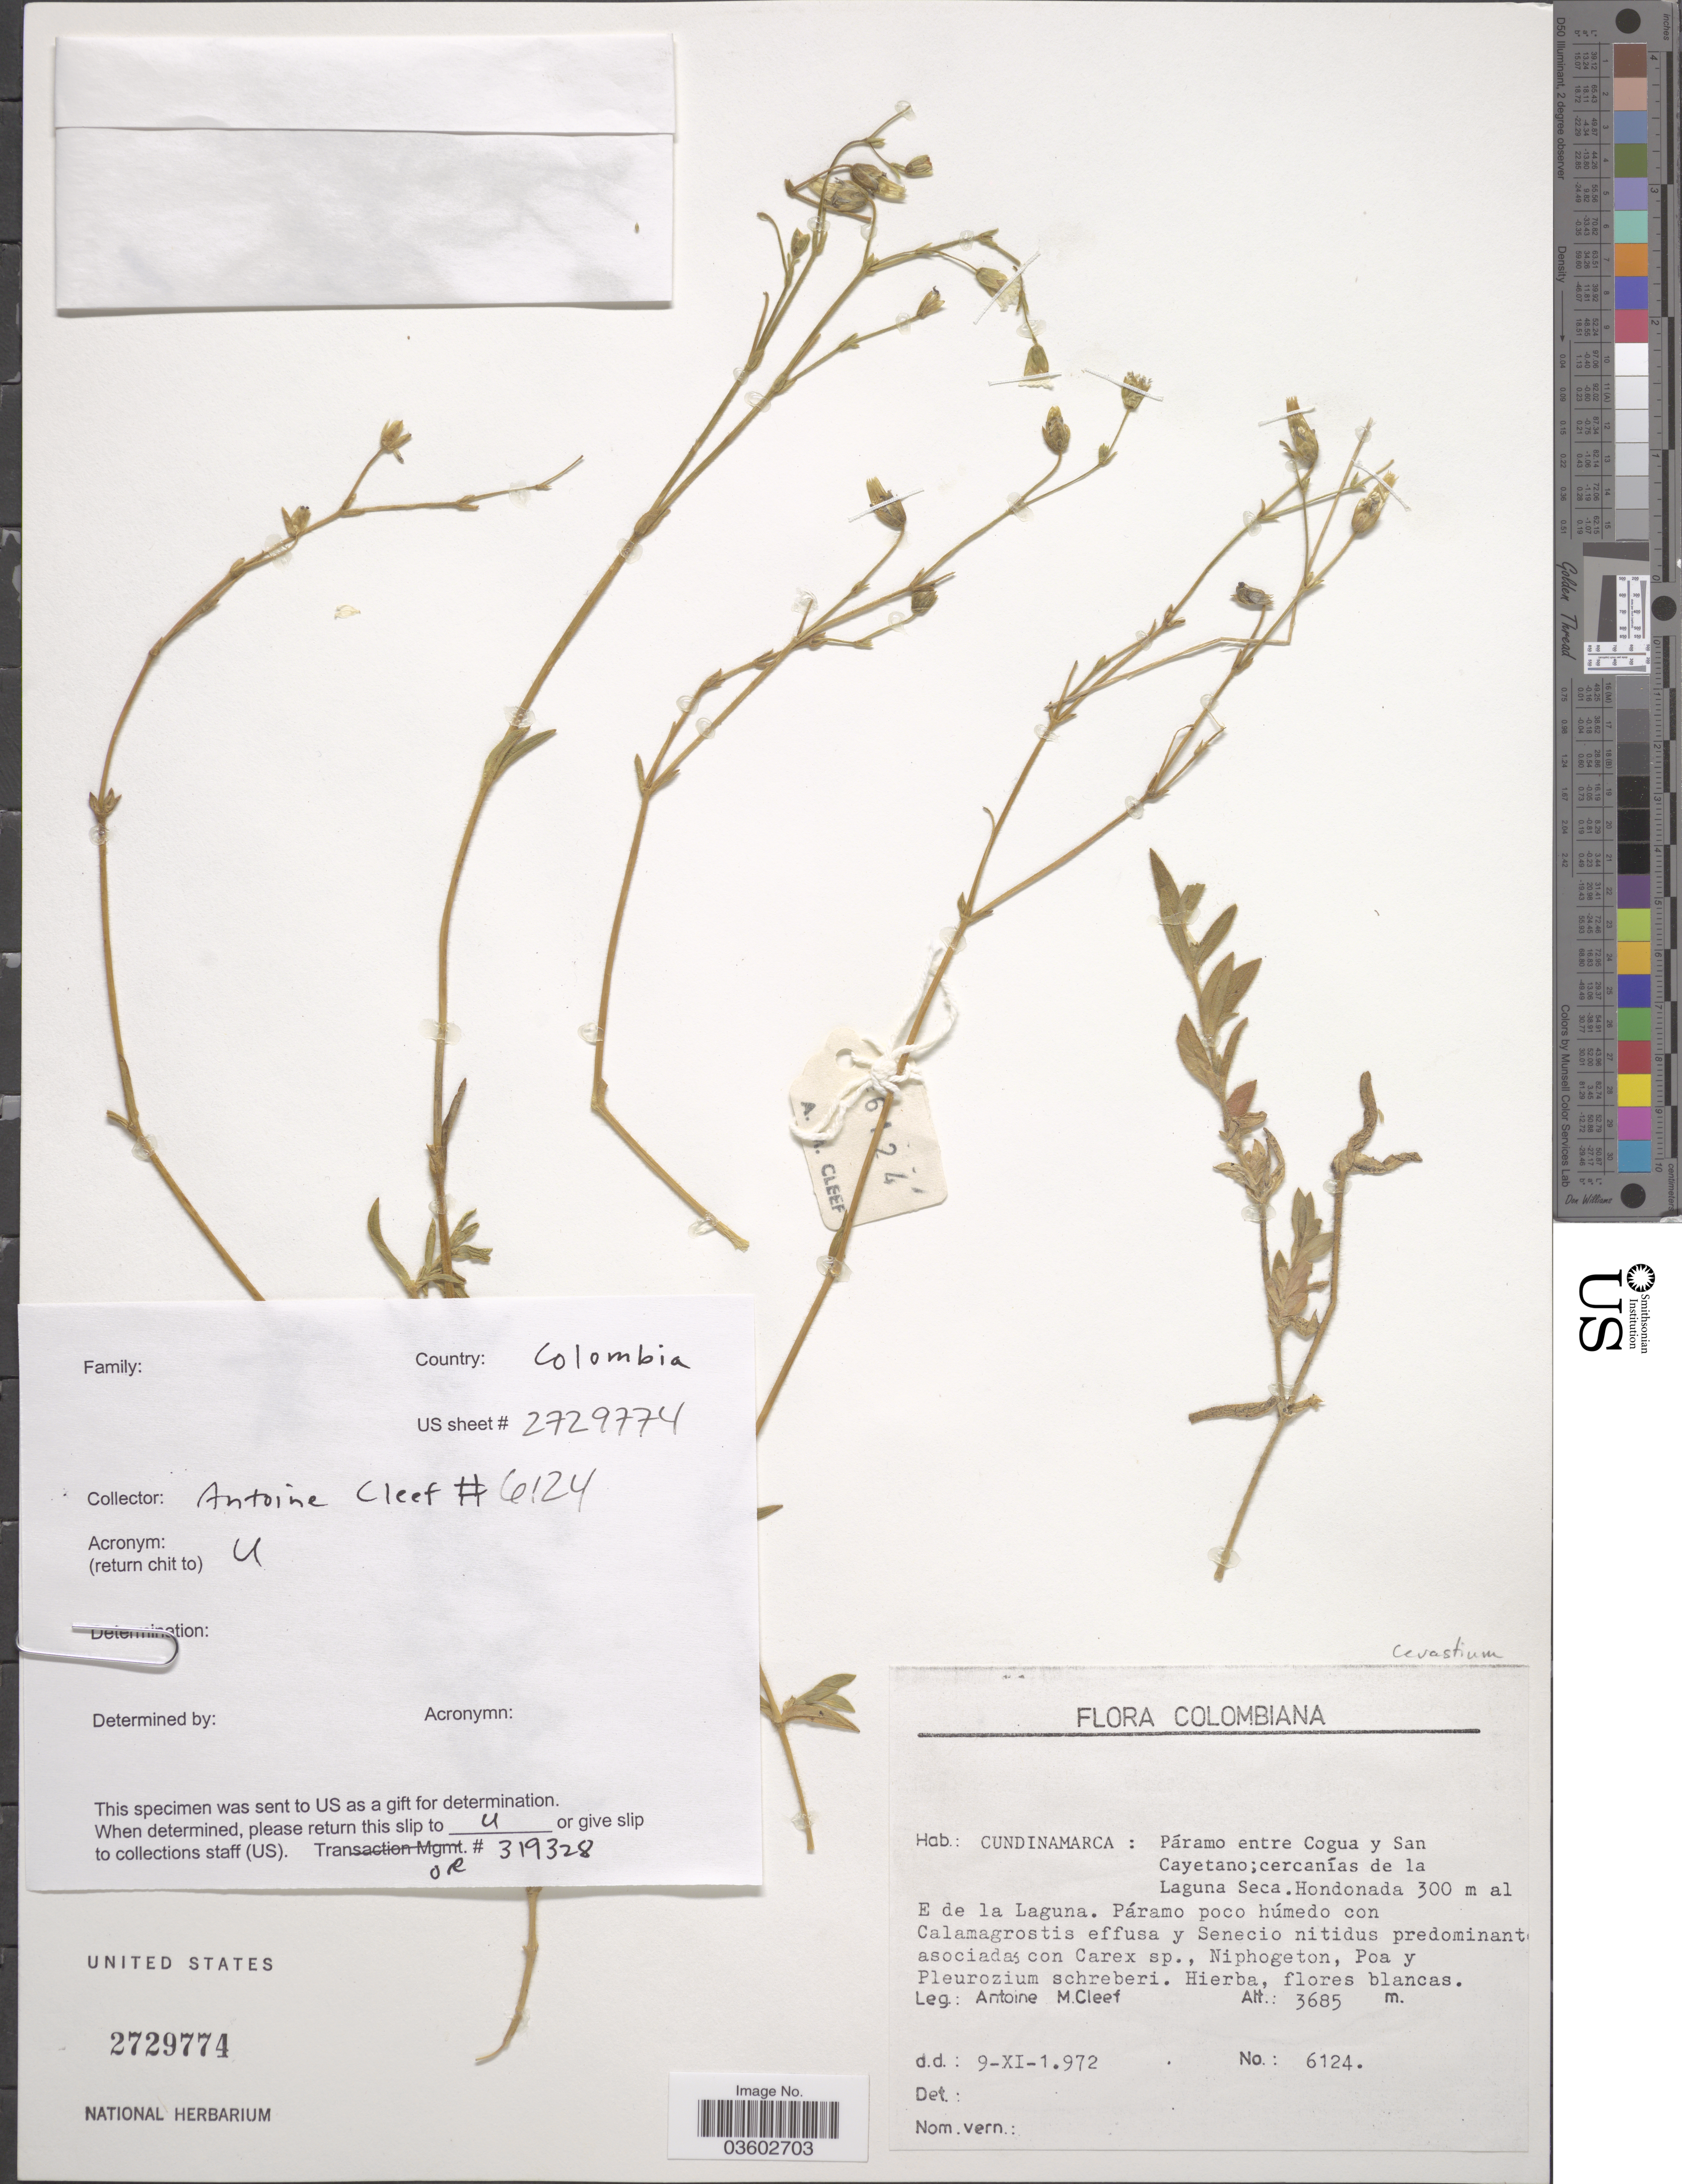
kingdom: Plantae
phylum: Tracheophyta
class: Magnoliopsida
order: Caryophyllales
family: Caryophyllaceae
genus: Cerastium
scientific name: Cerastium sp.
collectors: A. M. Cleef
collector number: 6124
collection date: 1972-11-09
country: Colombia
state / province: Cundinamarca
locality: Páramo entre Cogua y San Cayetano; cercanías de la Laguna Seca. Hondonada 300 m al E de la Laguna.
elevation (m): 3685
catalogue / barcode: US 2729774